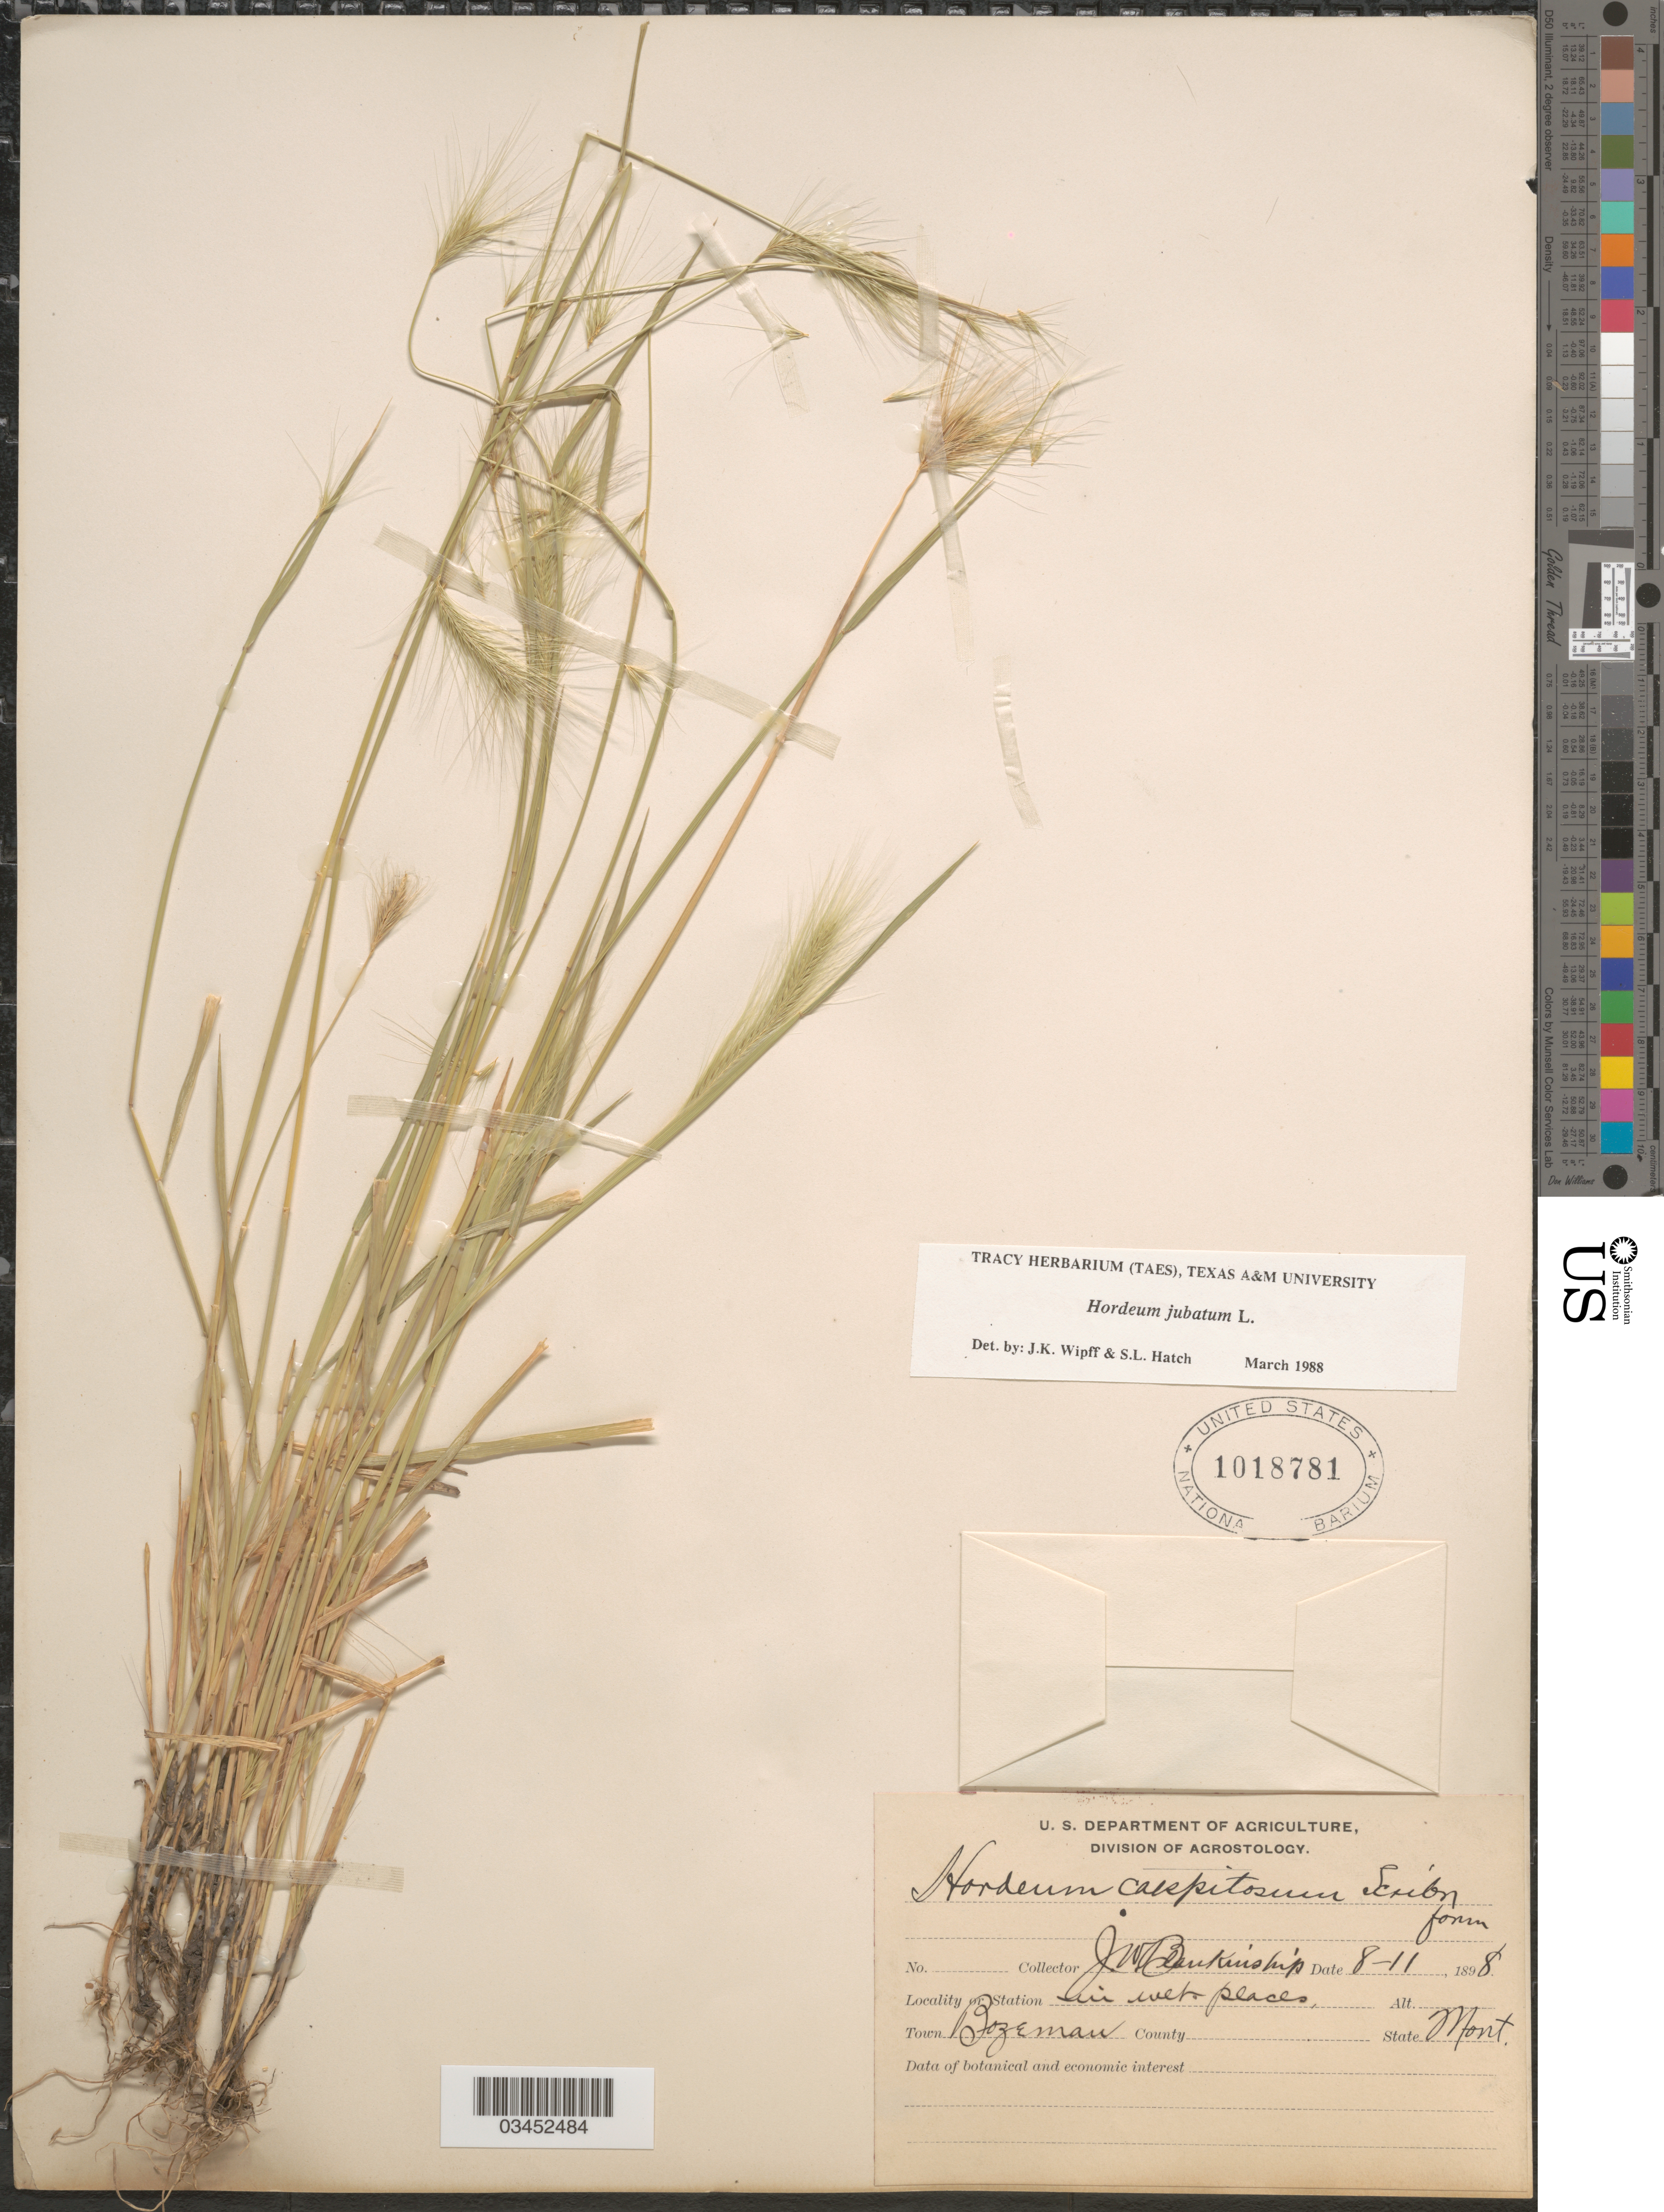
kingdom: Plantae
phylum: Tracheophyta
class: Liliopsida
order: Poales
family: Poaceae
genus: Hordeum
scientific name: Hordeum jubatum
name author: L.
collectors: J. W. Blankinship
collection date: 1898-08-11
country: United States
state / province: Montana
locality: In wet places. Town Bozeman.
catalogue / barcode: US 1018781